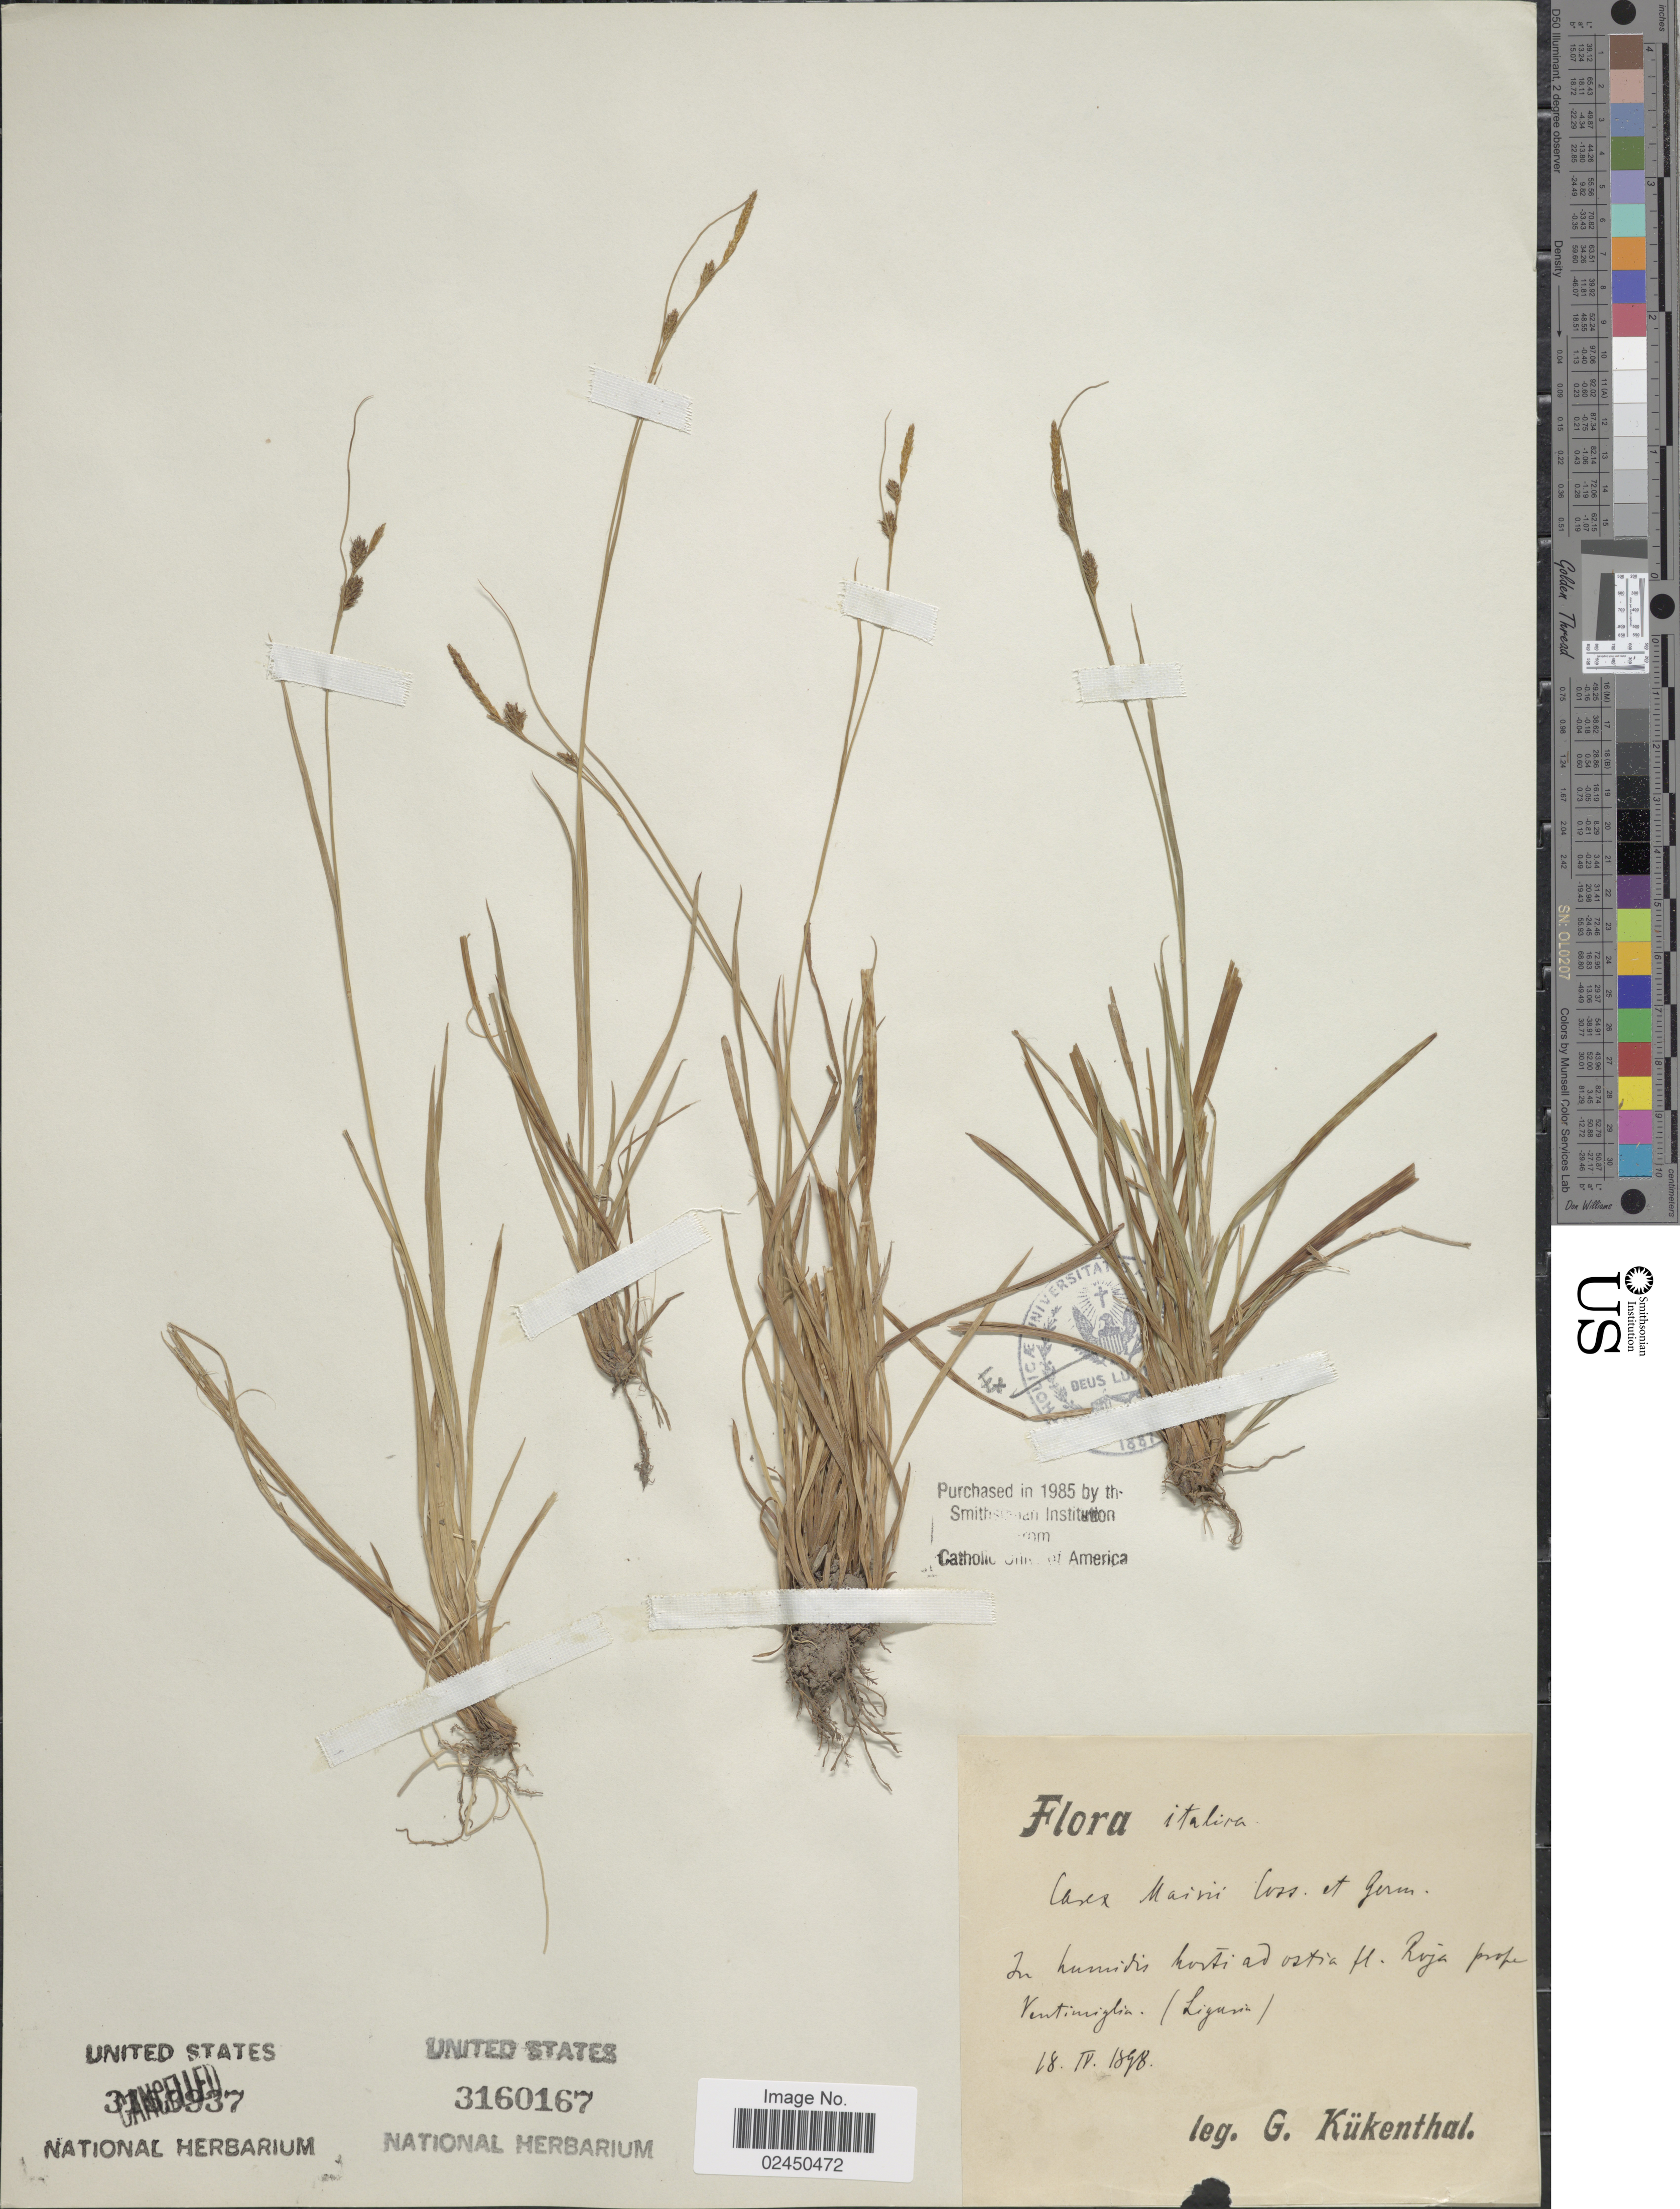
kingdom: Plantae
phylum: Tracheophyta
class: Liliopsida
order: Poales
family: Cyperaceae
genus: Carex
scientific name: Carex mairei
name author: Coss. & Germ.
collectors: G. Kükenthal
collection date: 1898-04-18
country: Italy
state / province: Liguria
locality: Italica, In humidis korstiad ostia fl. Roja prope Ventimiglia (Liguria)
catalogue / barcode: US 3160167